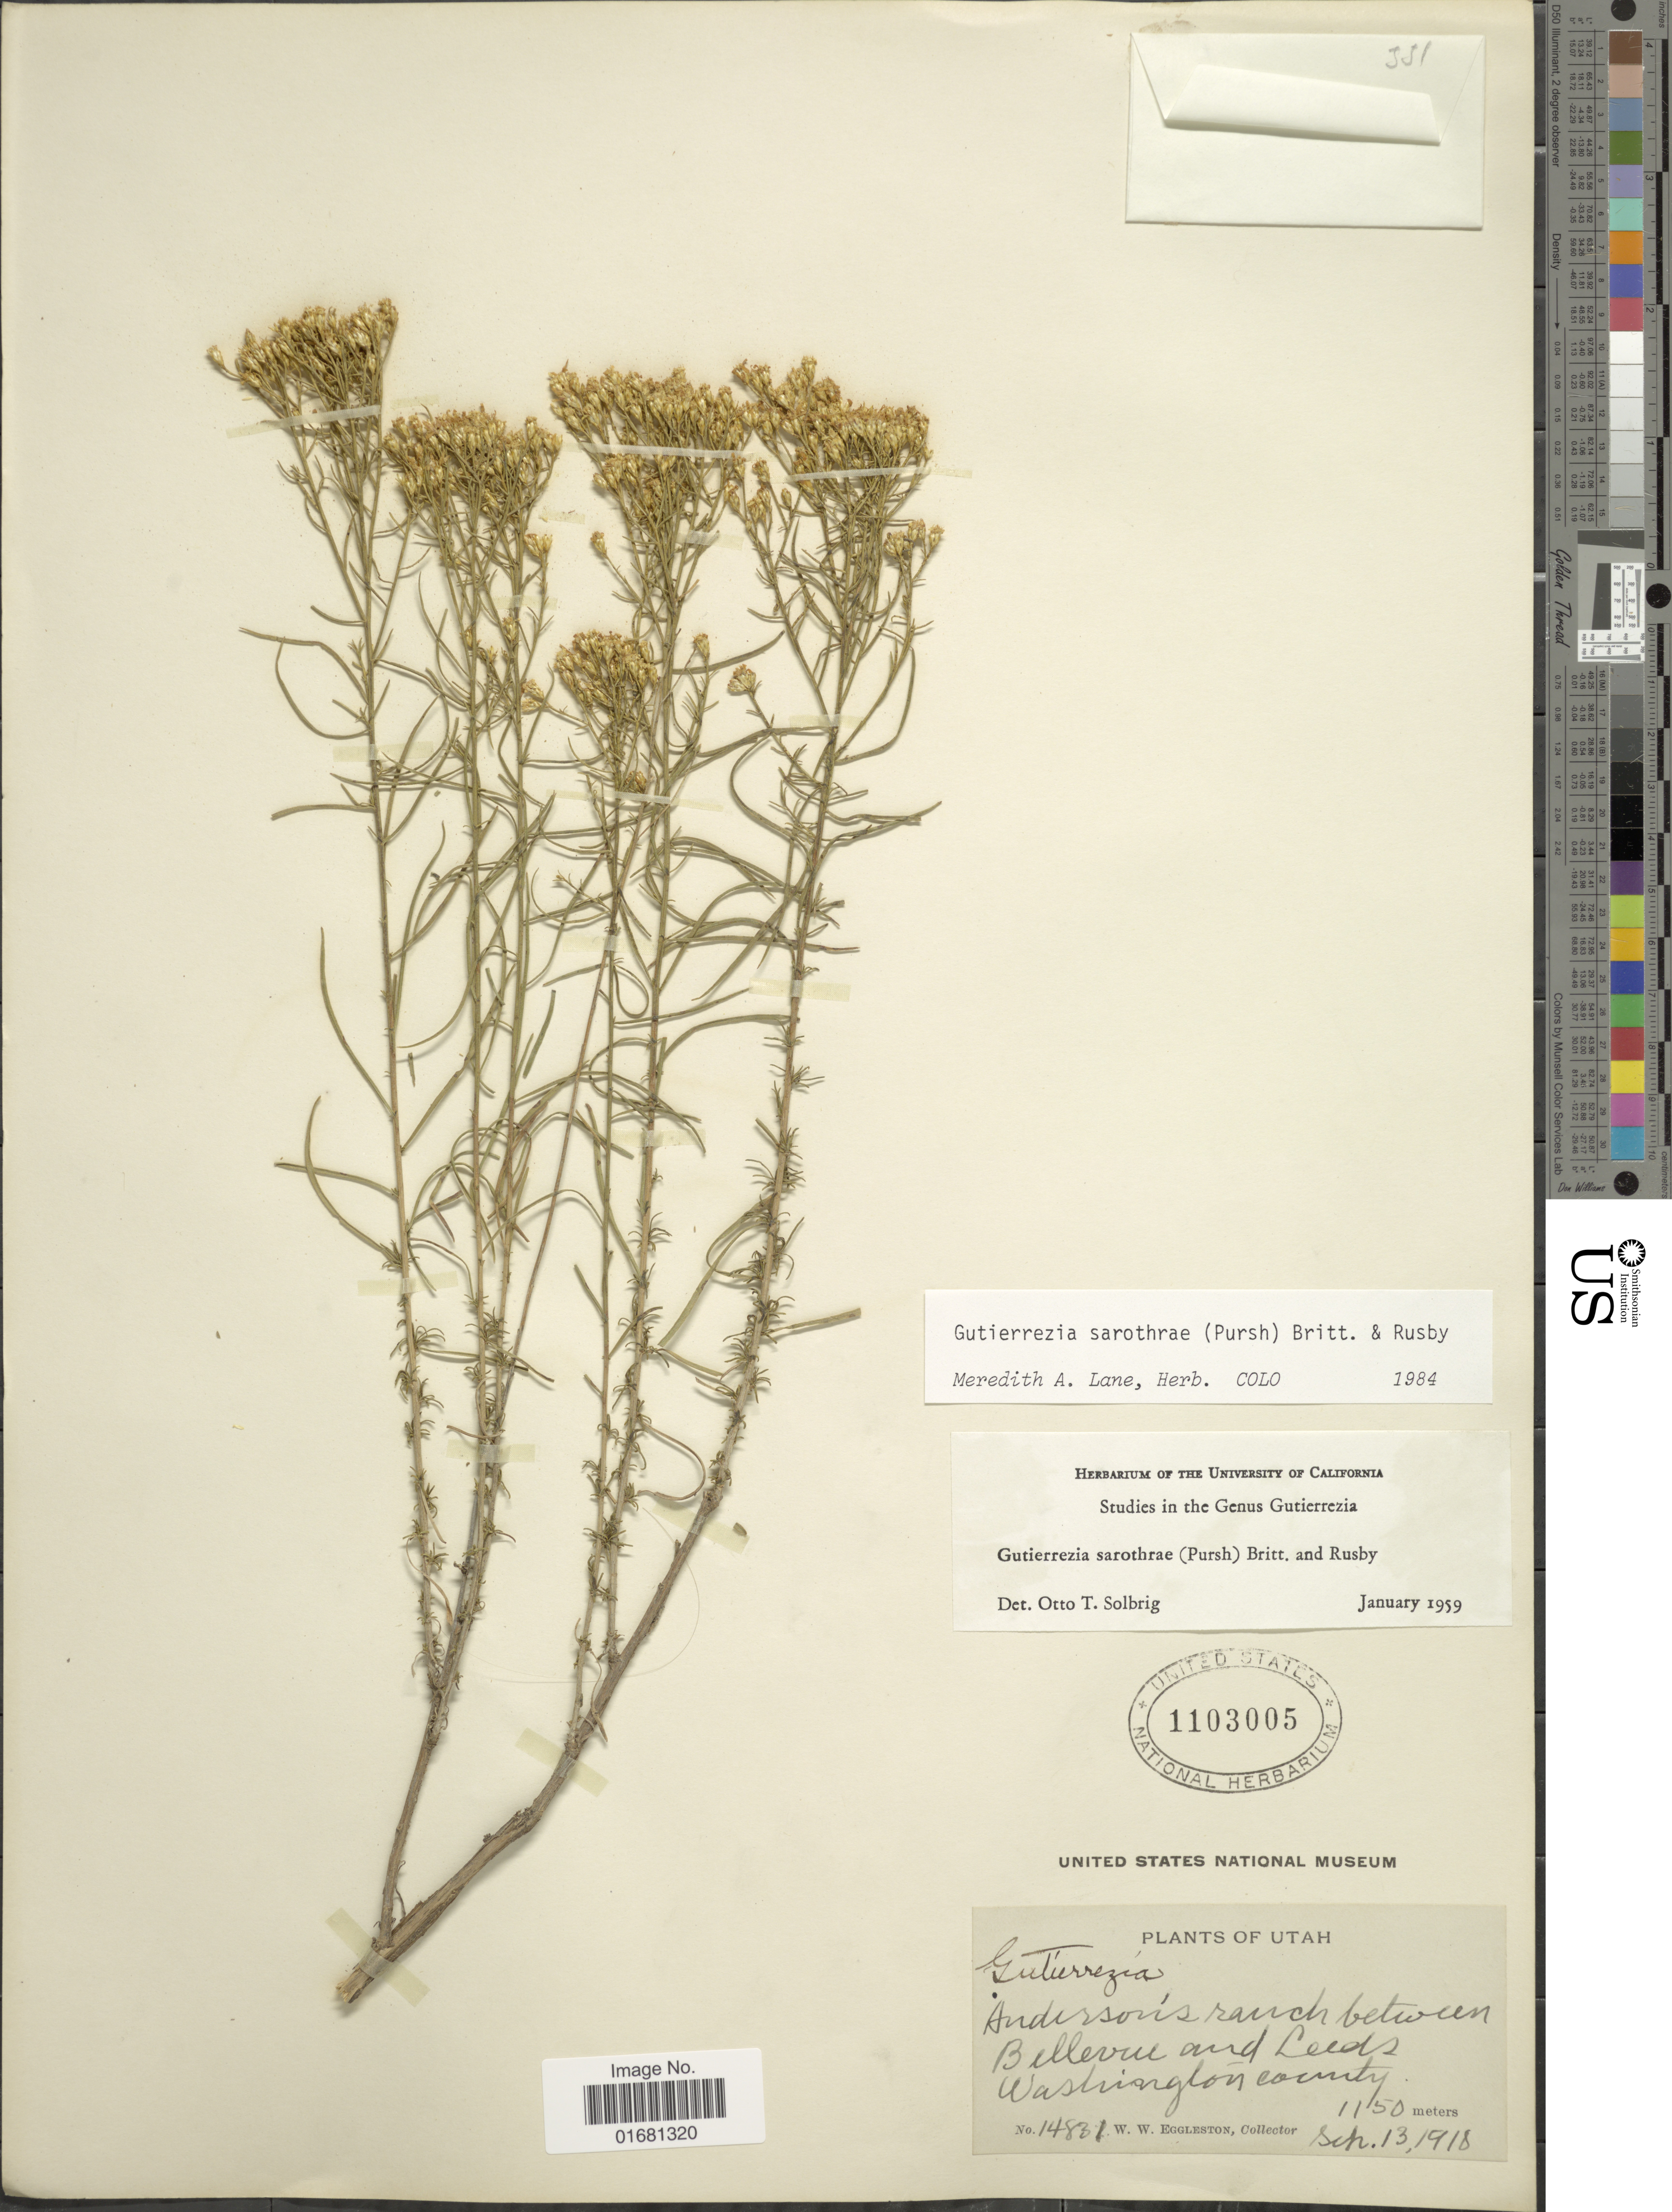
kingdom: Plantae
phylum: Tracheophyta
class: Magnoliopsida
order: Asterales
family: Asteraceae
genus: Gutierrezia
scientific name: Gutierrezia sarothrae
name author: (Pursh) Britton & Rusby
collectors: W. W. Eggleston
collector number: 14831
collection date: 1918-09-13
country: United States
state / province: Utah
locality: Utah. Bellevu and Leeds Washington County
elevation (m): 1150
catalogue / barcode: US 1103005